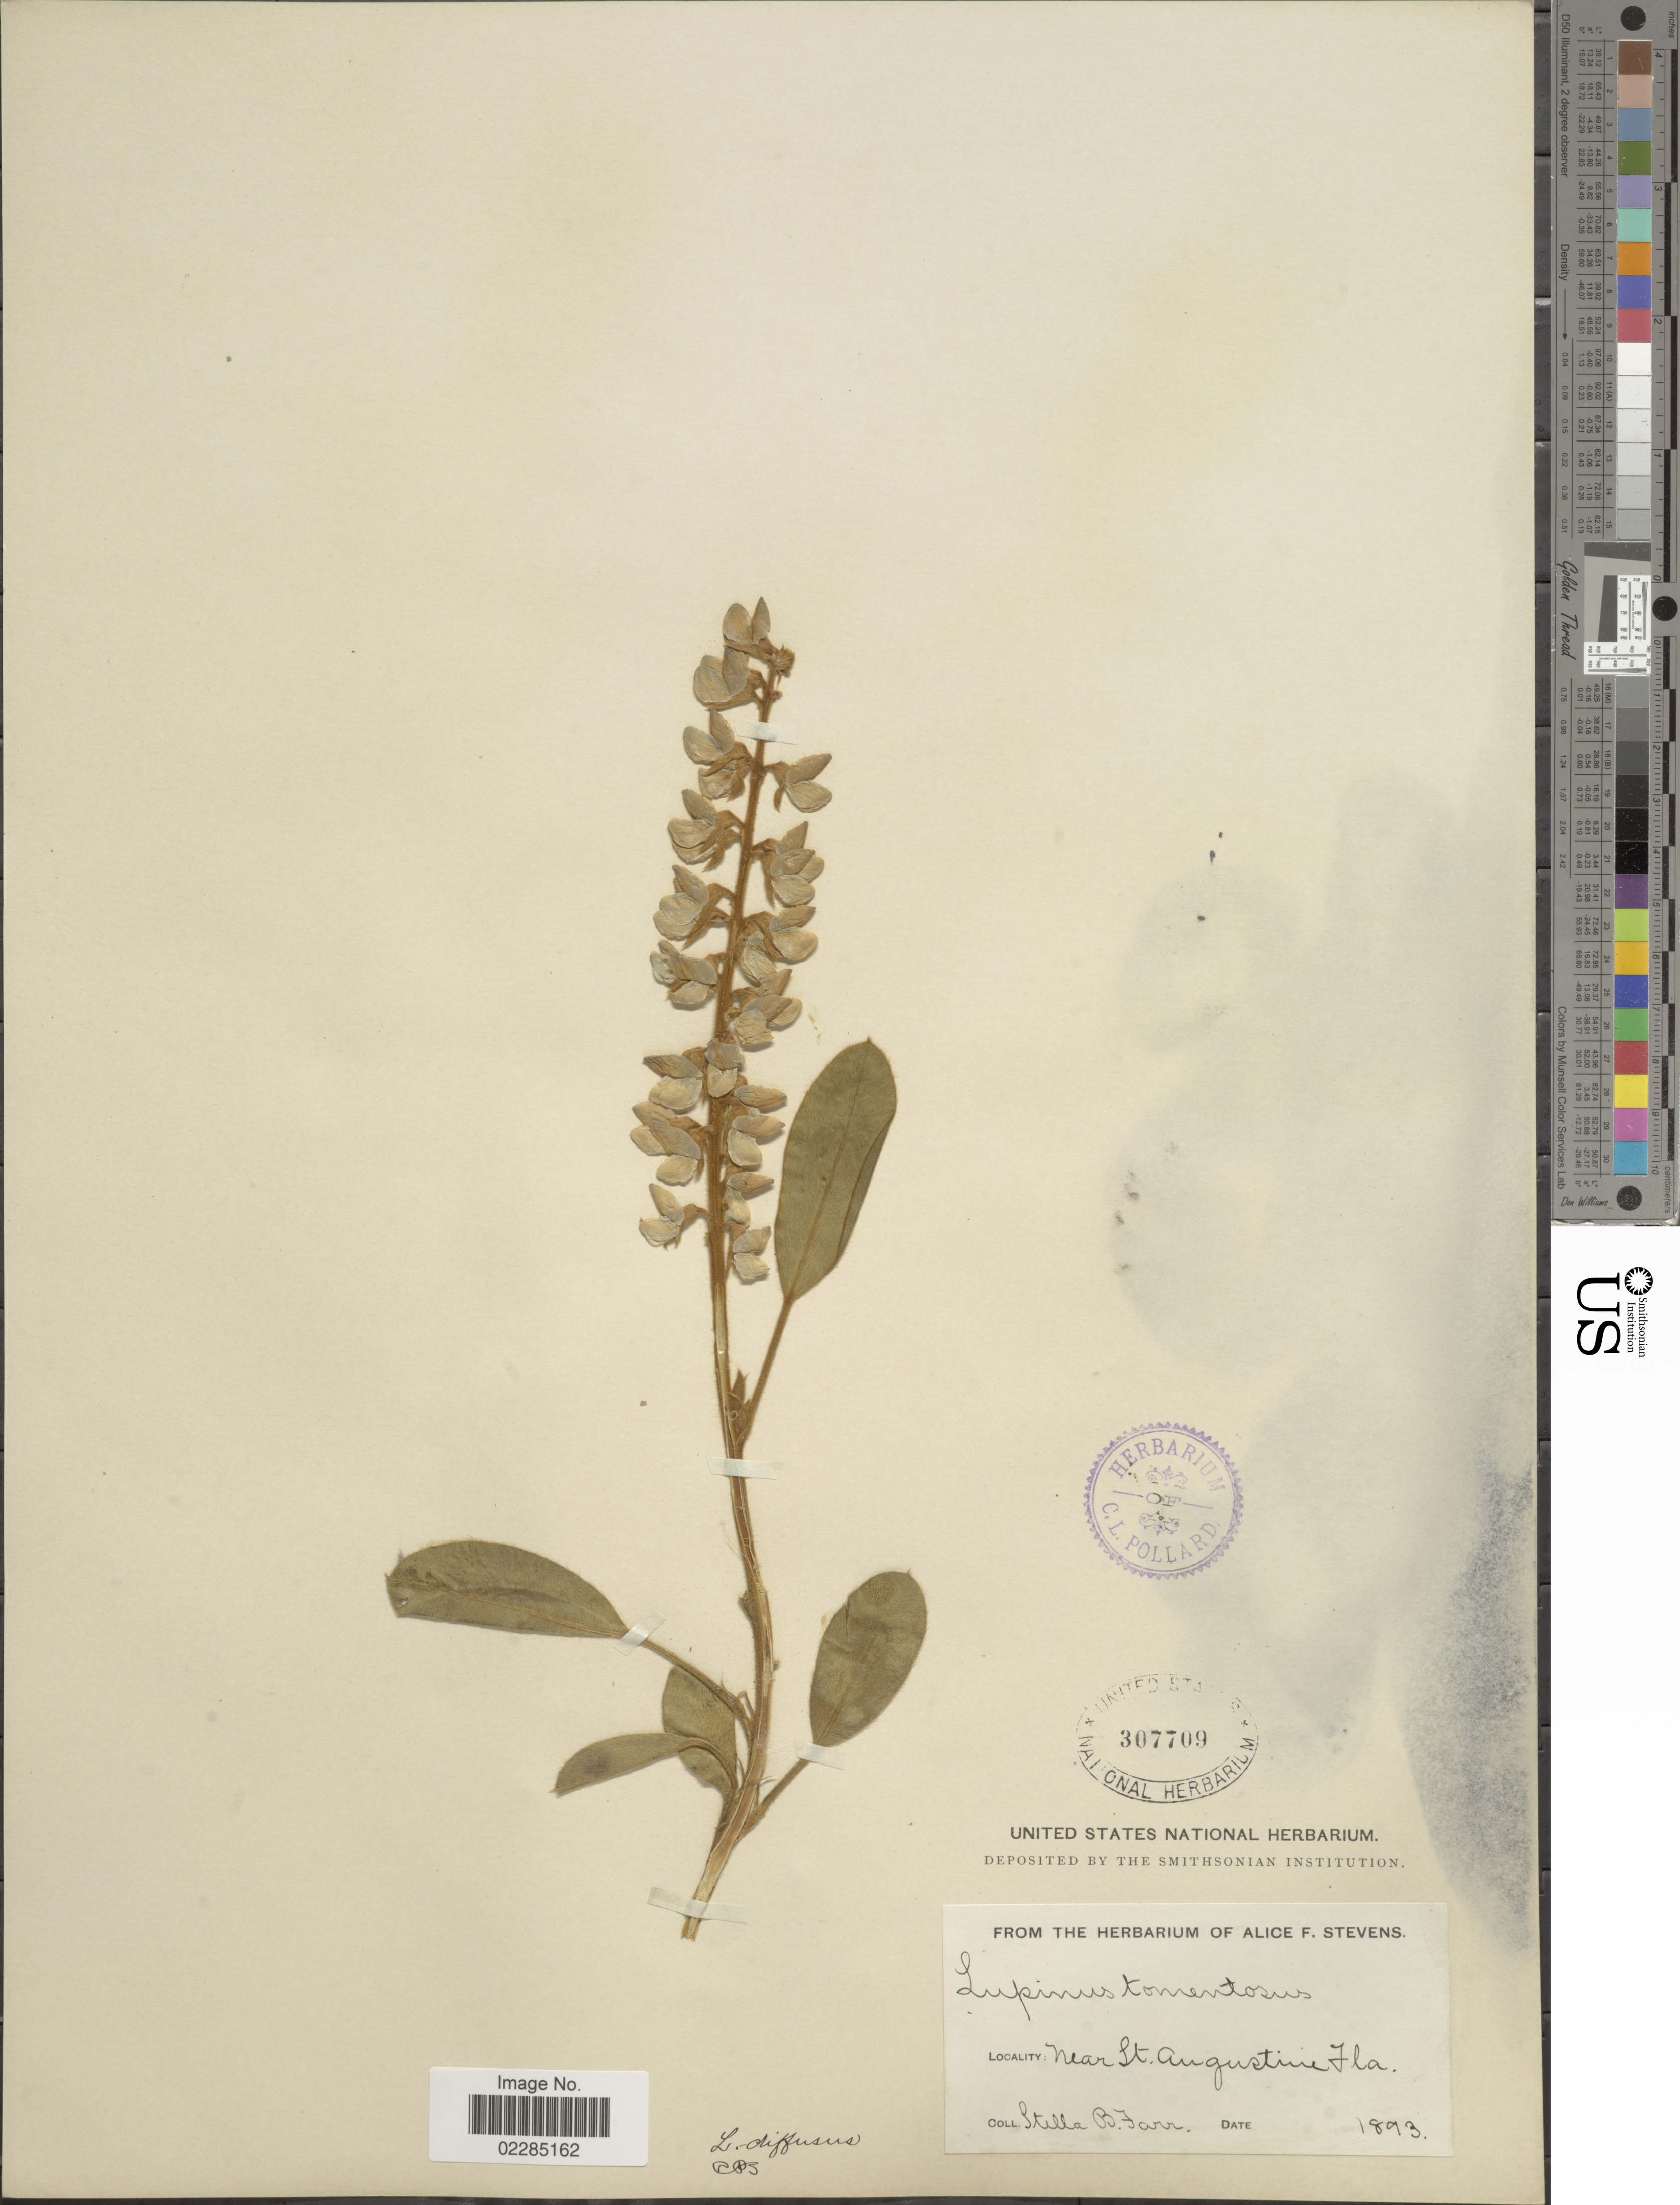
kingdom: Plantae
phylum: Tracheophyta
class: Magnoliopsida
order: Fabales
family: Fabaceae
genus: Lupinus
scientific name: Lupinus diffusus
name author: Nutt.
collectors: S. Farr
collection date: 1893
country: United States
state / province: Florida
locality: Near St. Augustine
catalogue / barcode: US 307709